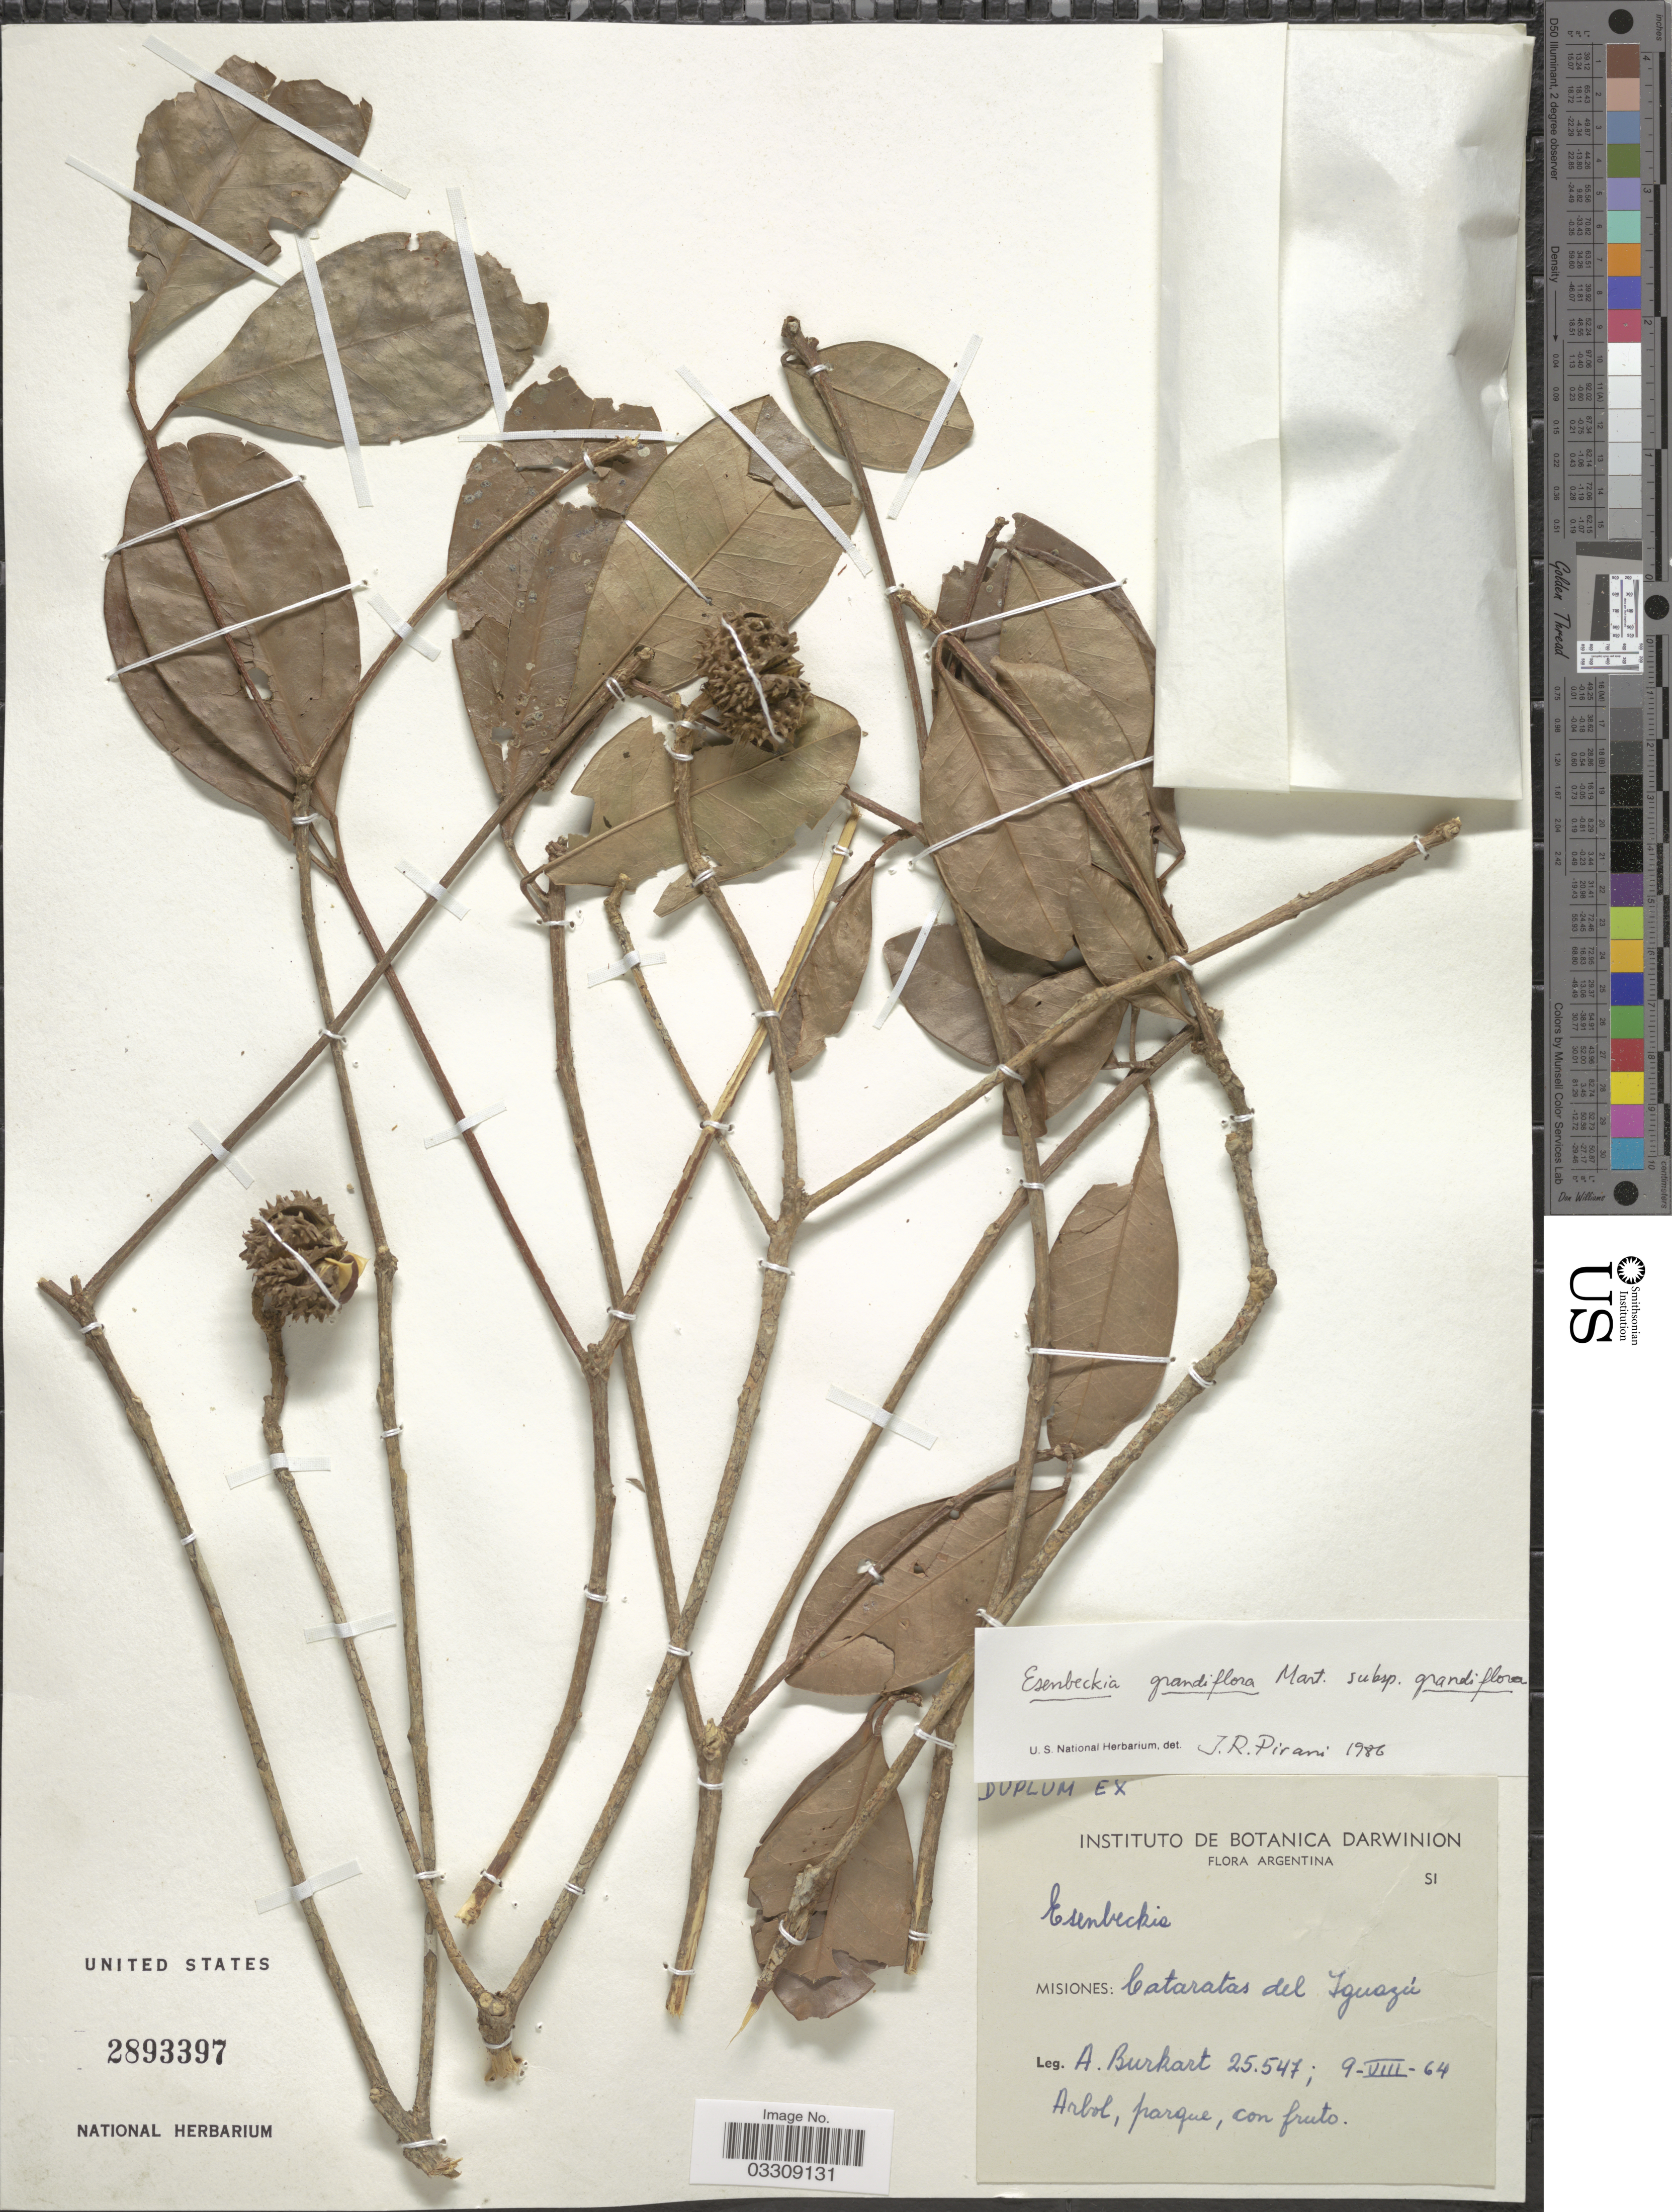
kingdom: Plantae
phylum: Tracheophyta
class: Magnoliopsida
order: Sapindales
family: Rutaceae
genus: Esenbeckia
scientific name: Esenbeckia grandiflora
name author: Mart.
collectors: A. E. Burkart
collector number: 25547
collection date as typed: Transcribed d/m/y: 9/8/64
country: Argentina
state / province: Misiones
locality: Cataratas de Iguazú.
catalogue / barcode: US 2893397